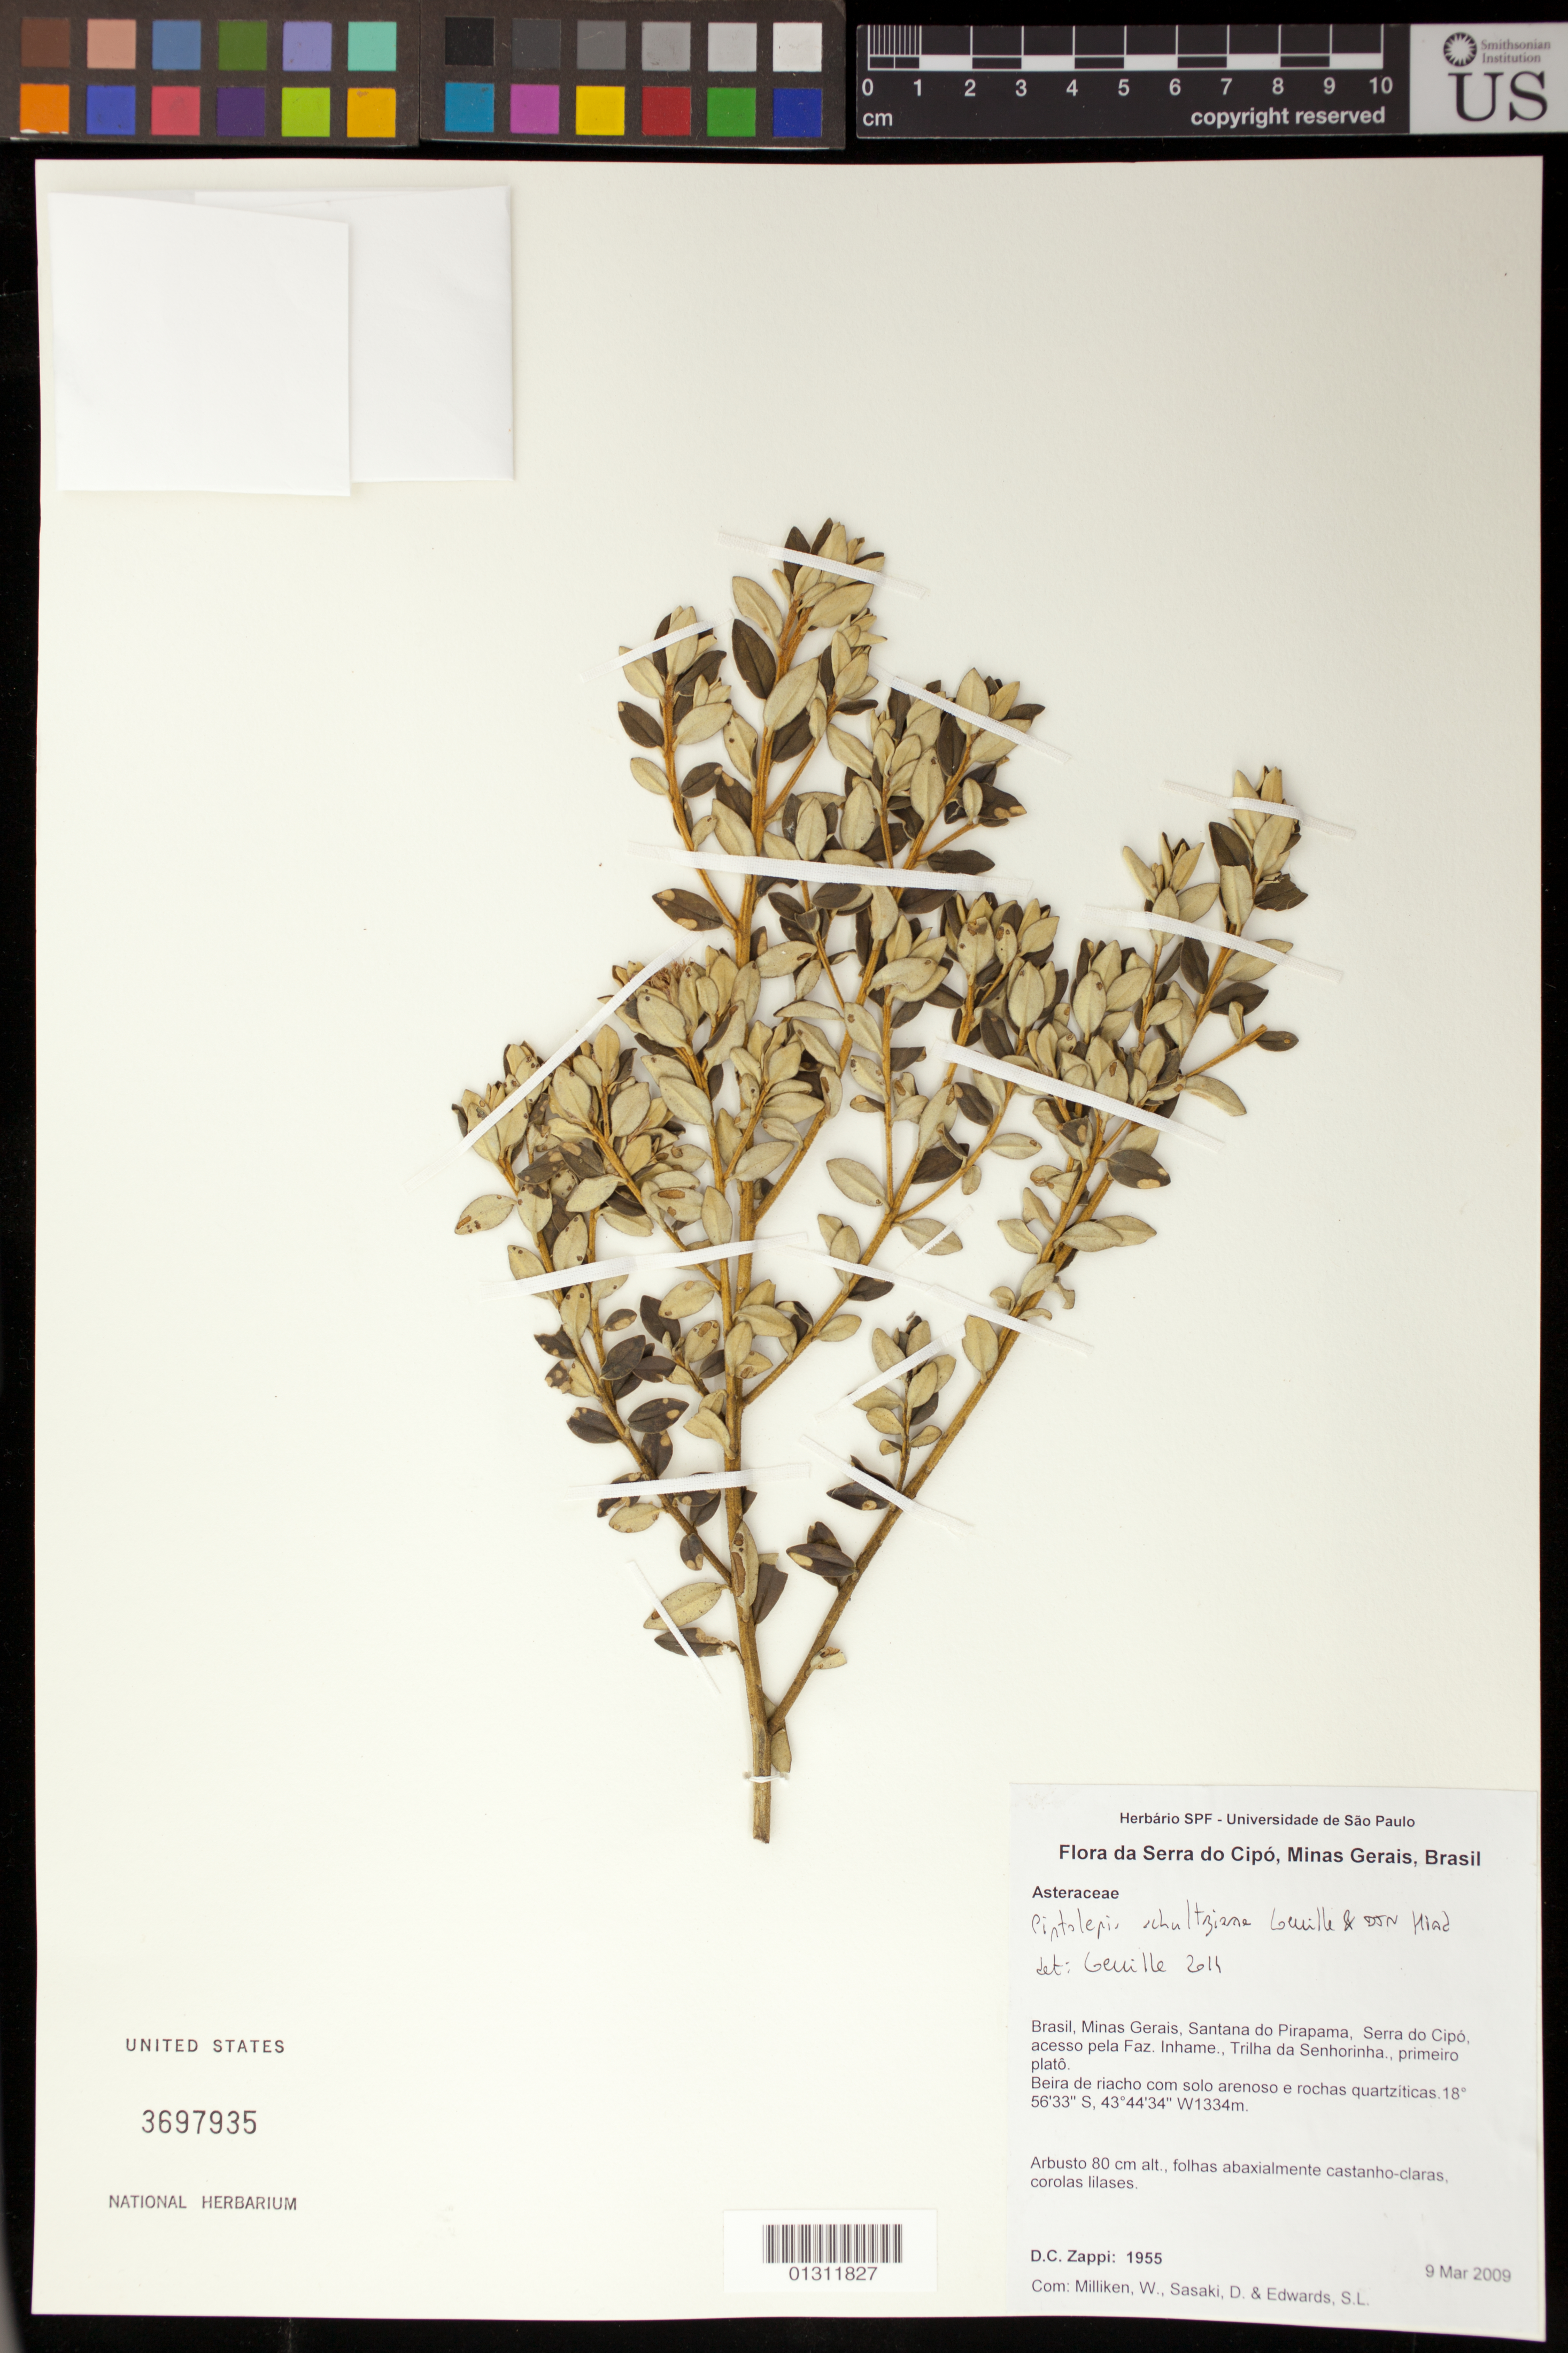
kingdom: Plantae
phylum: Tracheophyta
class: Magnoliopsida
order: Asterales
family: Asteraceae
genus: Piptolepis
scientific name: Piptolepis schultziana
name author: Loeuille & D.J.N. Hind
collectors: D. Zappi, W. Milliken, D. Sasaki & S. Edwards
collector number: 1955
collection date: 2009-03-09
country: Brazil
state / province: Minas Gerais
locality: Santana do Pirapama, Serra do Cipó, acesso pela Faz. Inhame., Trilha da Senhorinha., primeiro platô.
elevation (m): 1334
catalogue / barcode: US 3697935